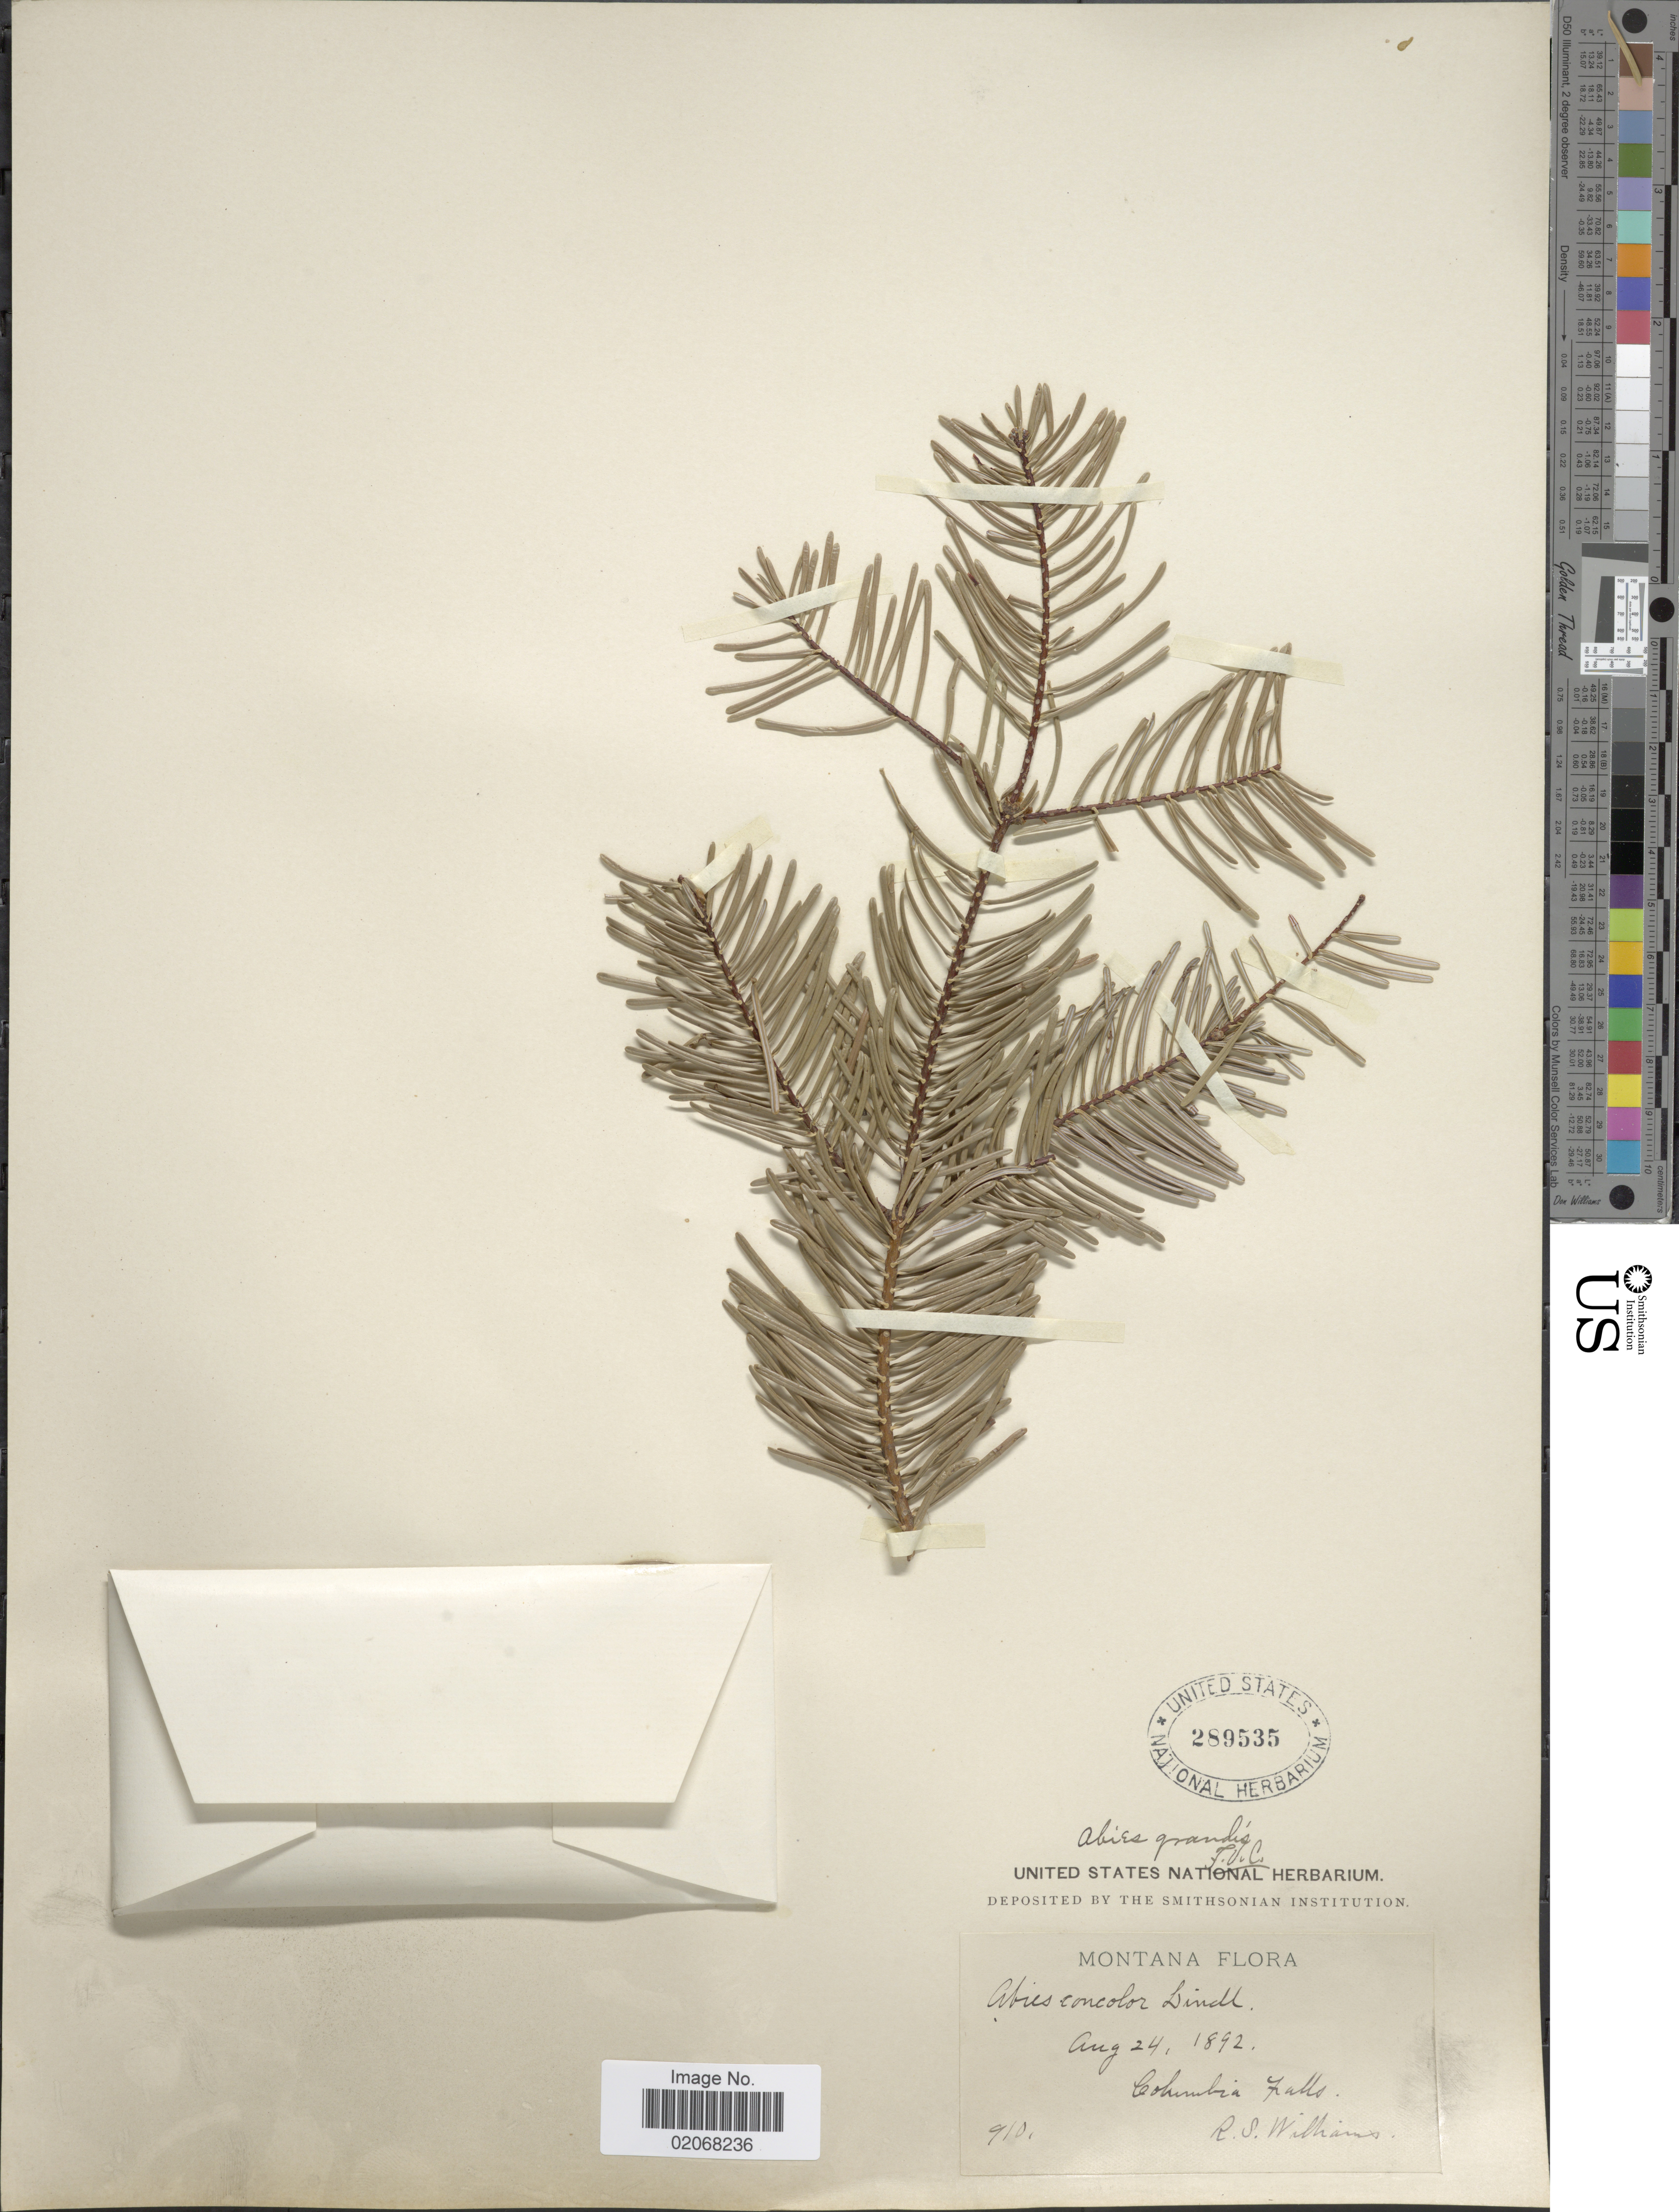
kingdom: Plantae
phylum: Tracheophyta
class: Pinopsida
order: Pinales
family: Pinaceae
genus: Abies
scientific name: Abies grandis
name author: (Douglas ex D. Don) Lindl.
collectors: R. S. Williams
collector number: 910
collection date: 1892-08-24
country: United States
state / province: Montana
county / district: Flathead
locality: Columbia Falls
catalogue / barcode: US 289535